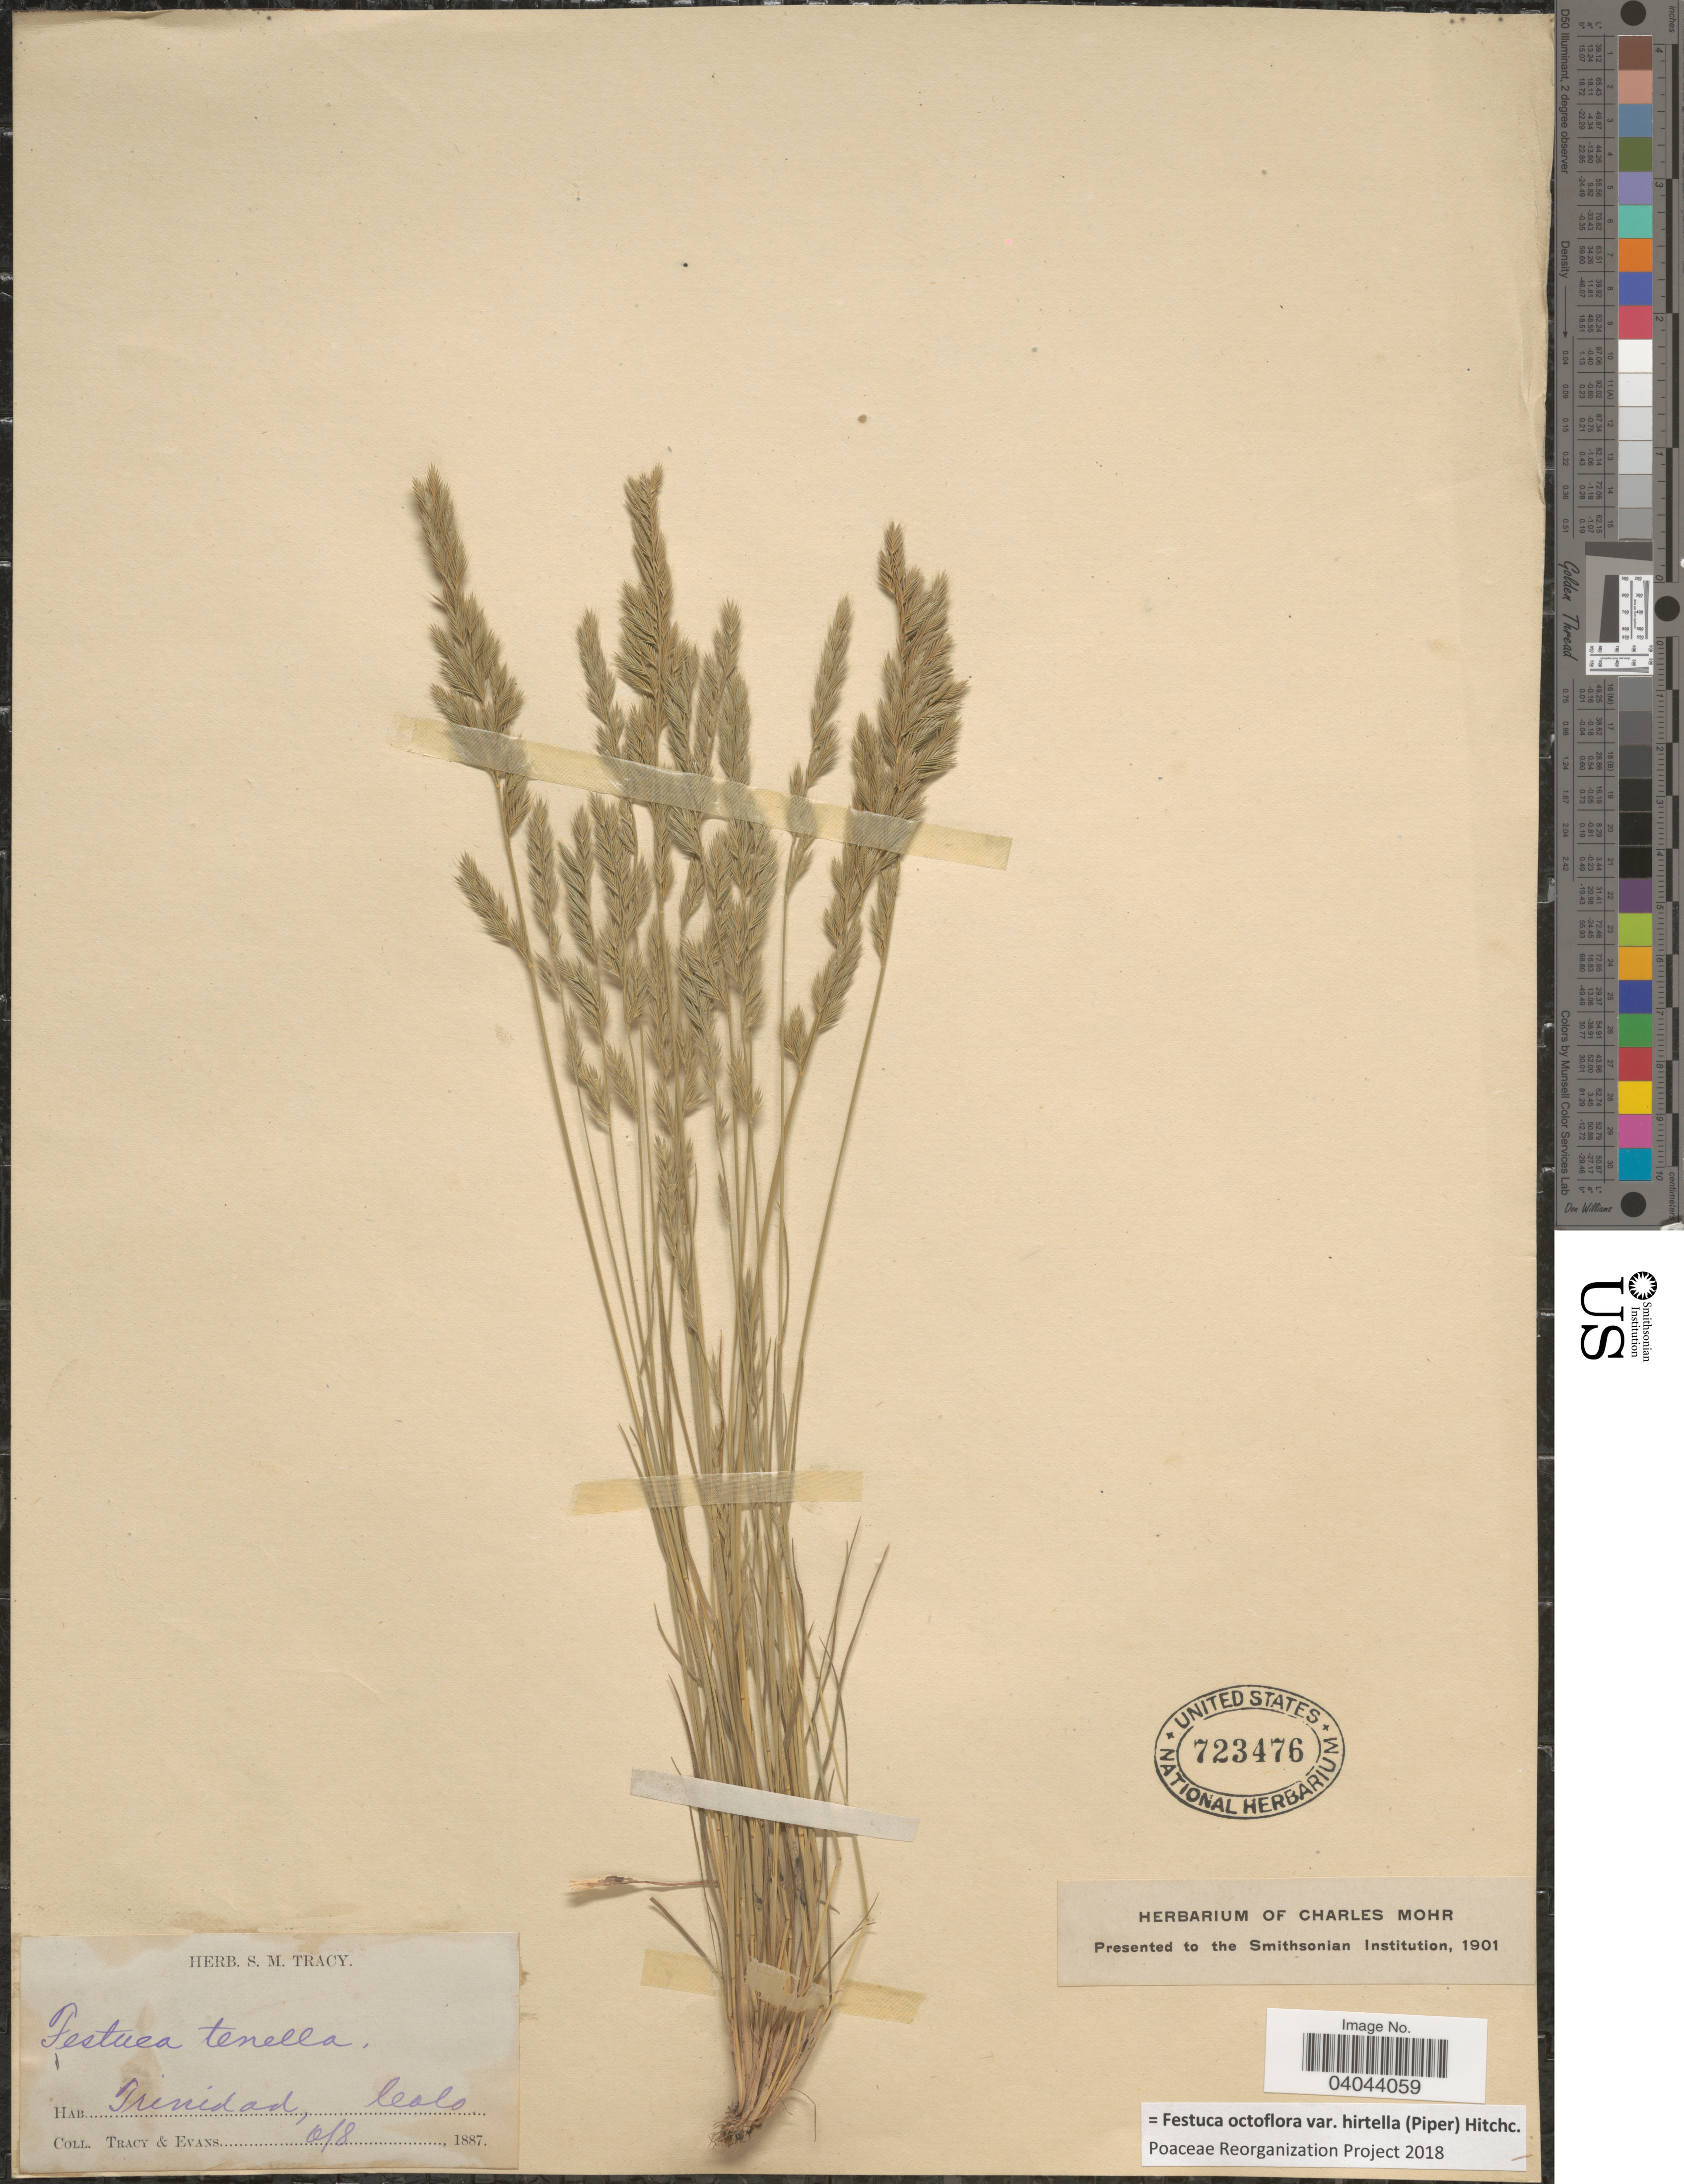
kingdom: Plantae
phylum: Tracheophyta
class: Liliopsida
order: Poales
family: Poaceae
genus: Festuca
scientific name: Festuca octoflora var. hirtella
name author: Piper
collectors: -. Tracy & -- Evans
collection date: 1887-06-08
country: United States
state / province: Colorado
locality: Trinidad.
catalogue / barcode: US 723476